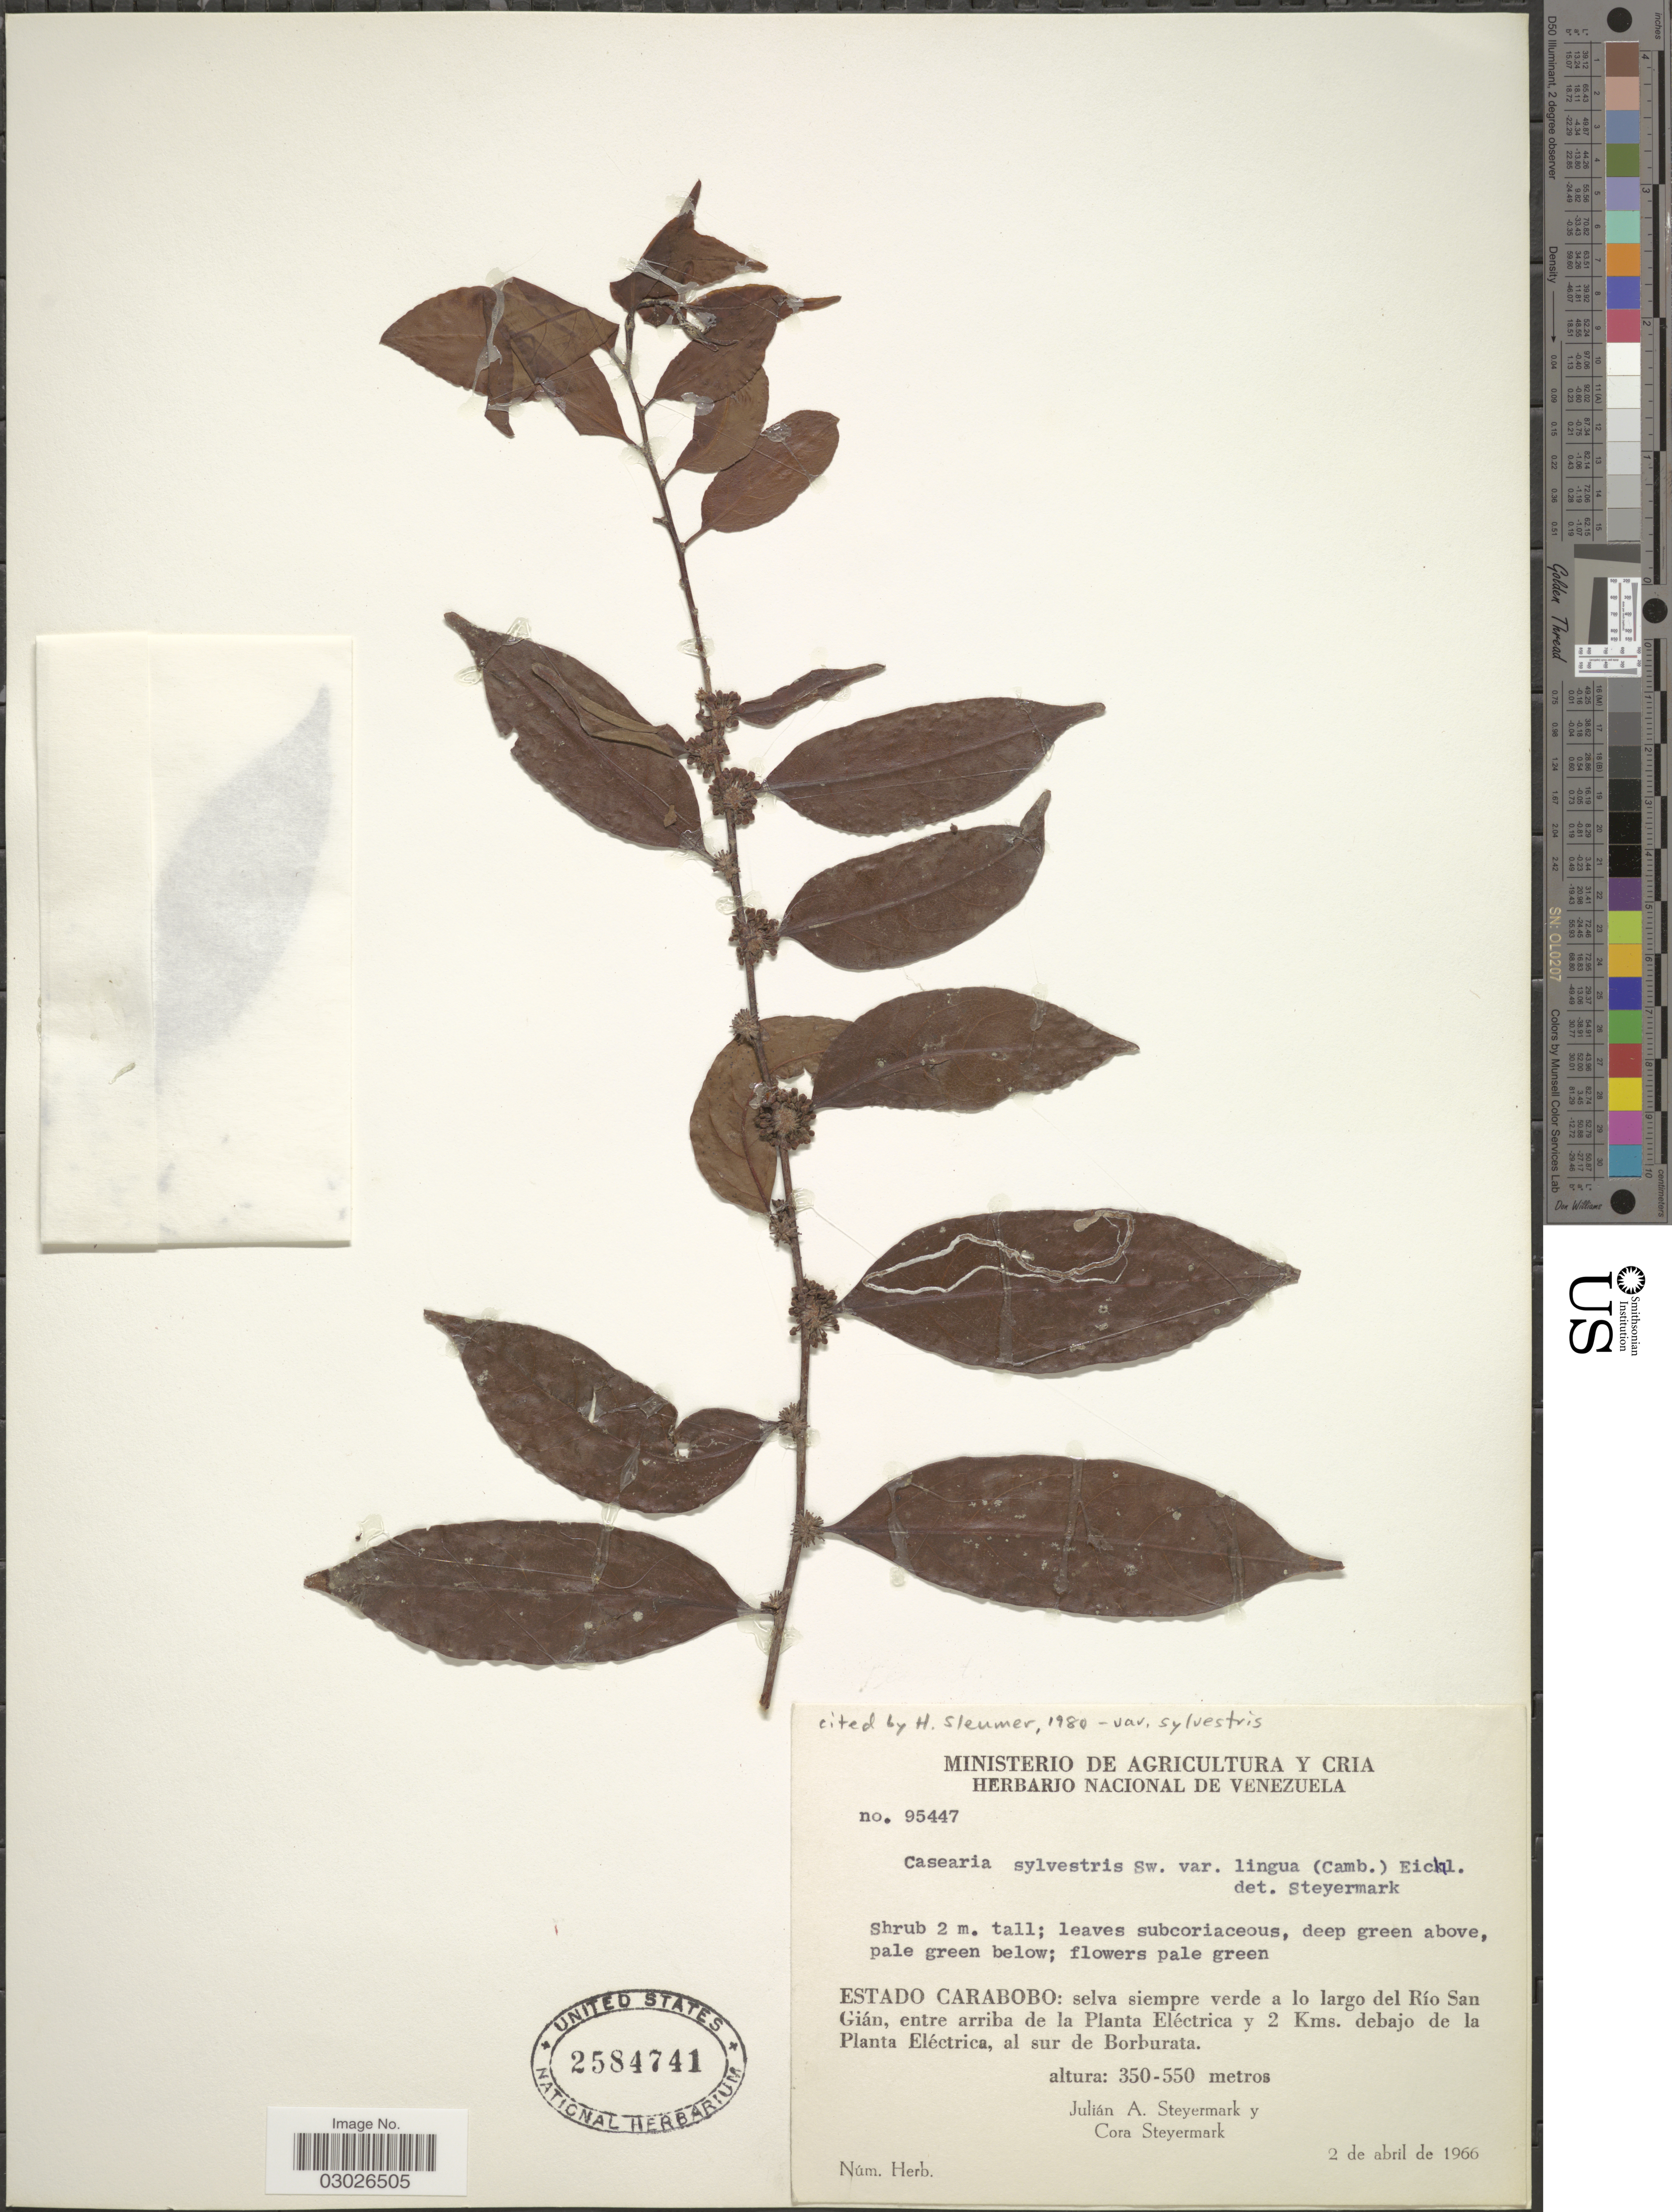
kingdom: Plantae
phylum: Tracheophyta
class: Magnoliopsida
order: Malpighiales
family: Salicaceae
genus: Casearia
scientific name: Casearia sylvestris var. sylvestris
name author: Sw.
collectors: J. Steyermark & C. Steyermark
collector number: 95447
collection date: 1966-04-02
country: Venezuela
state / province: Carabobo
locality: Selva siempre verde a lo largo del Río San Gián, entre arriba de la Planta Eléctrica y 2 Kms. debajo de la Planta Eléctrica, al sur de Borburata.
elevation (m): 350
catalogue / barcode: US 2584741